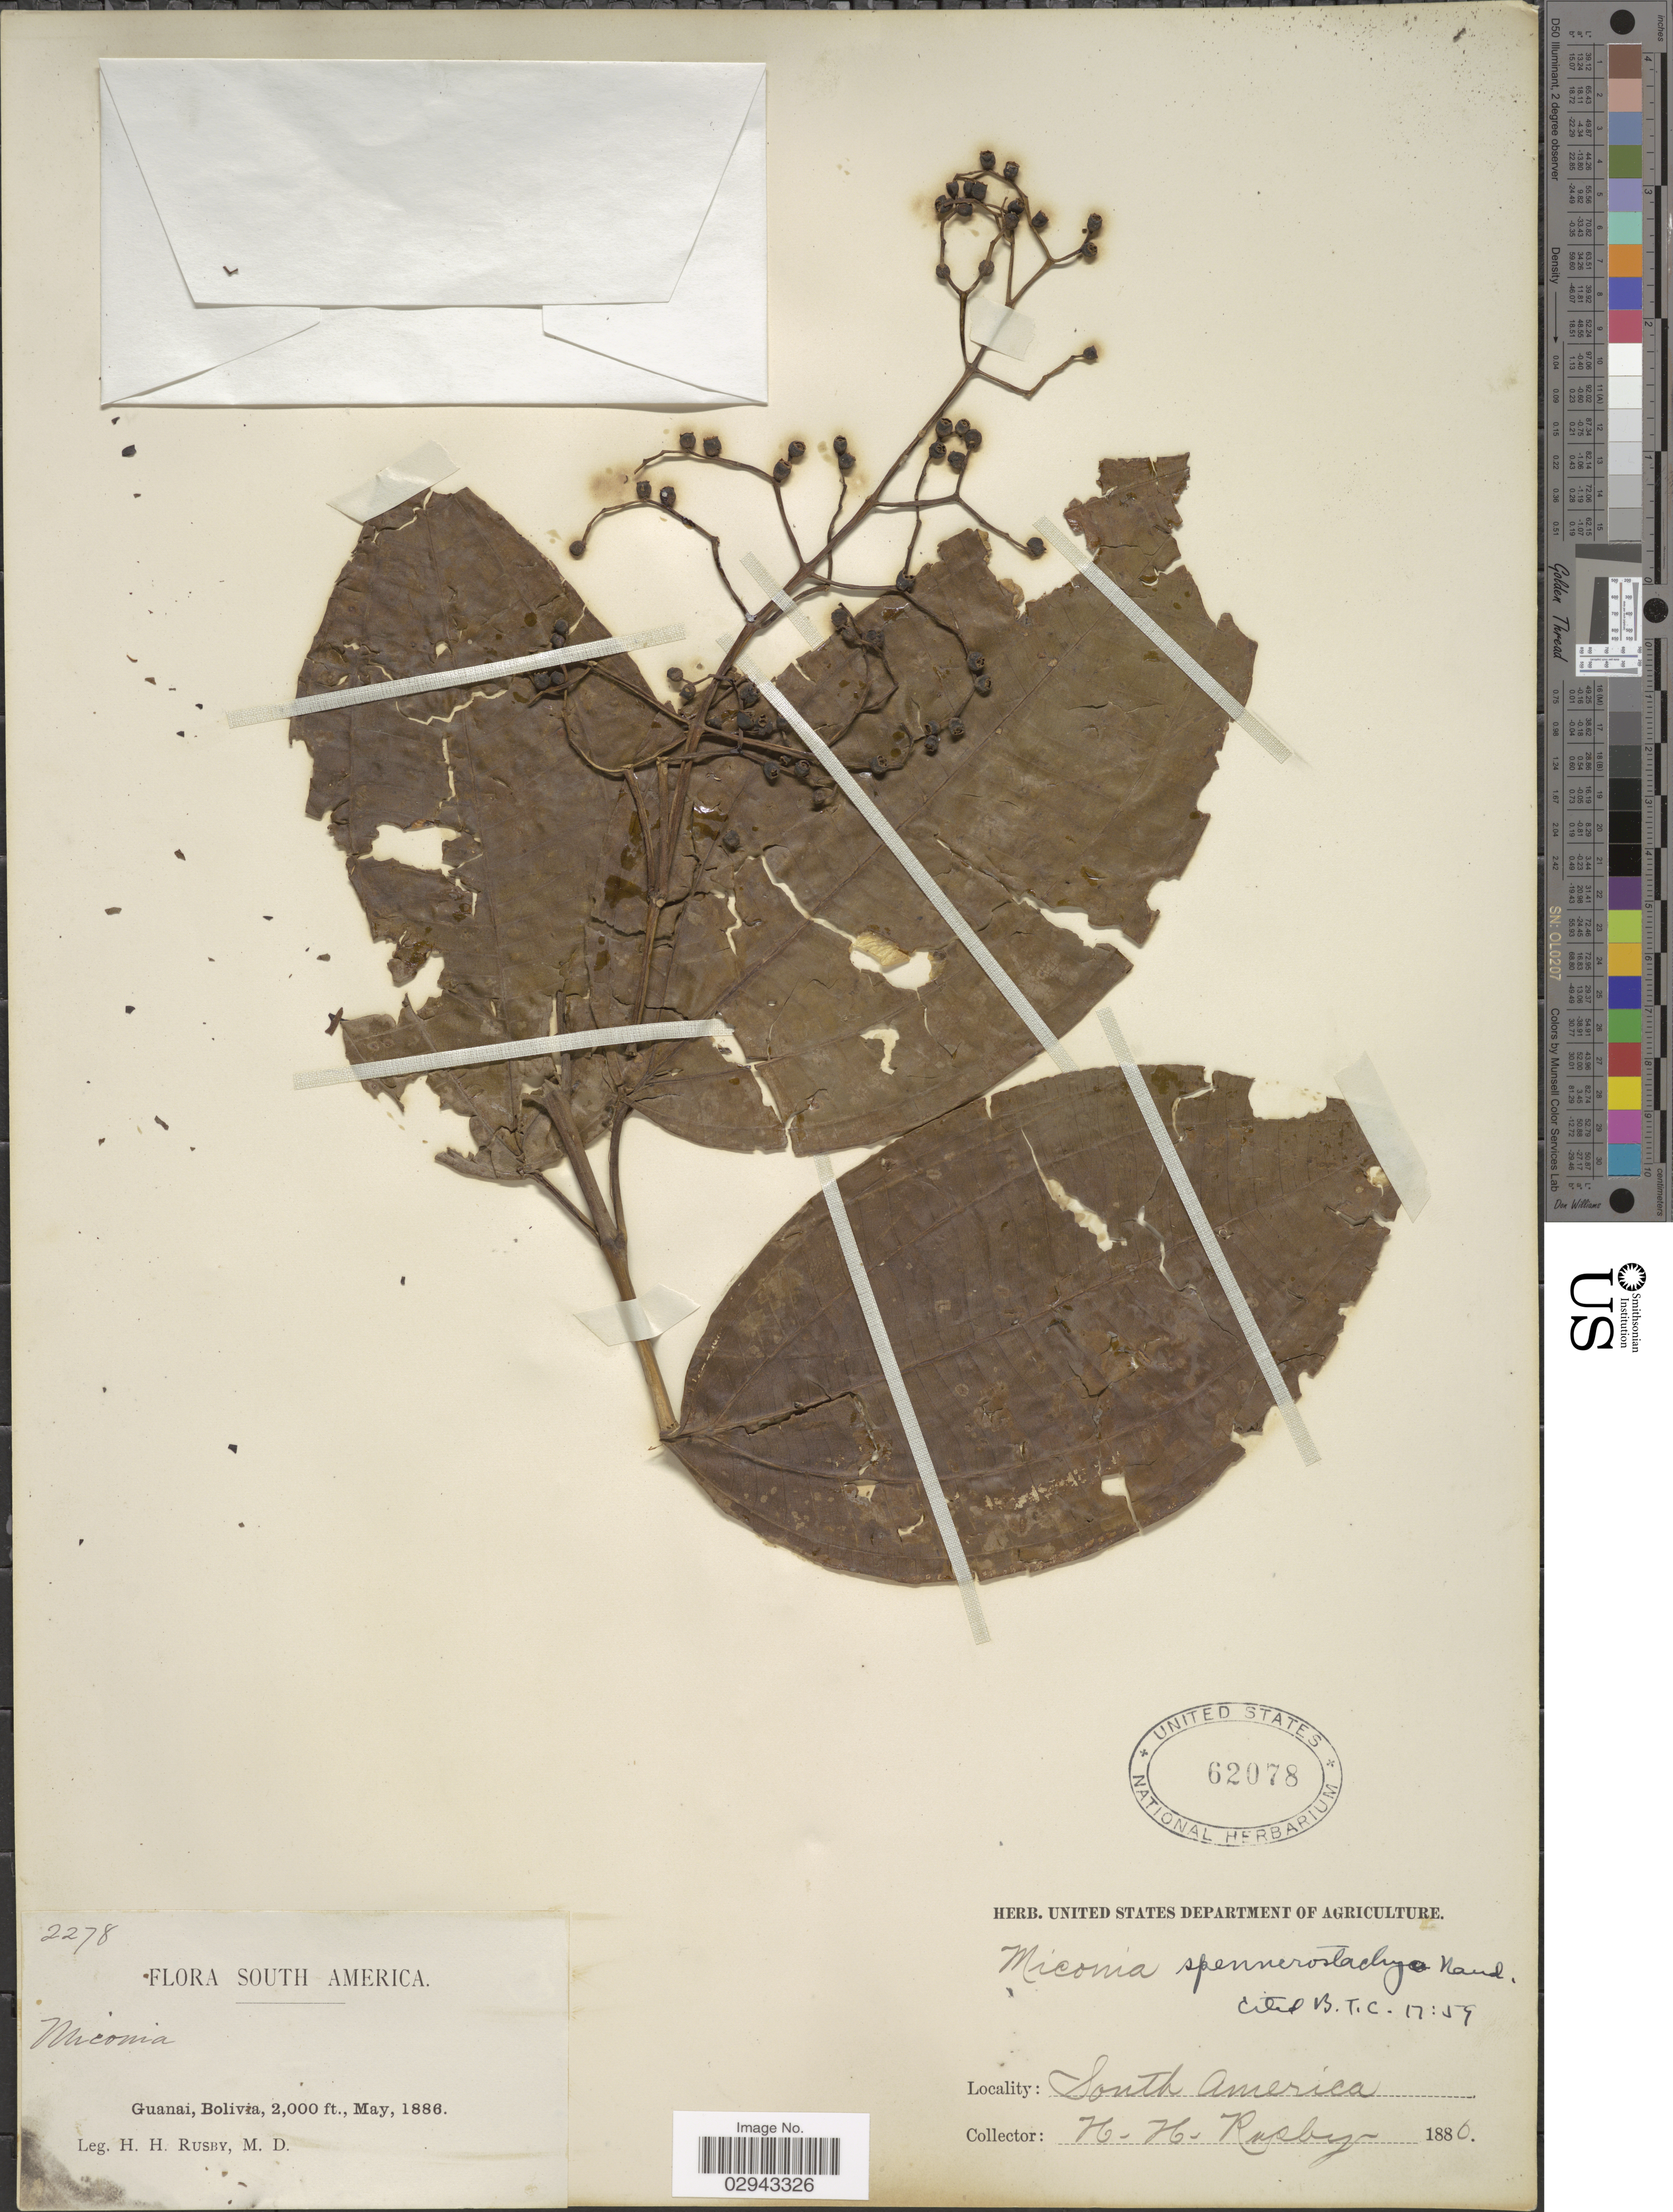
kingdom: Plantae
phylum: Tracheophyta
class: Magnoliopsida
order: Myrtales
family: Melastomataceae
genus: Miconia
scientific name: Miconia spennerostachya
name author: Naudin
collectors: H. H. Rusby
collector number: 2278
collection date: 1886-05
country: Bolivia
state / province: La Páz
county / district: Larecaja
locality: Guanay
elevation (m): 610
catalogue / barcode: US 62078